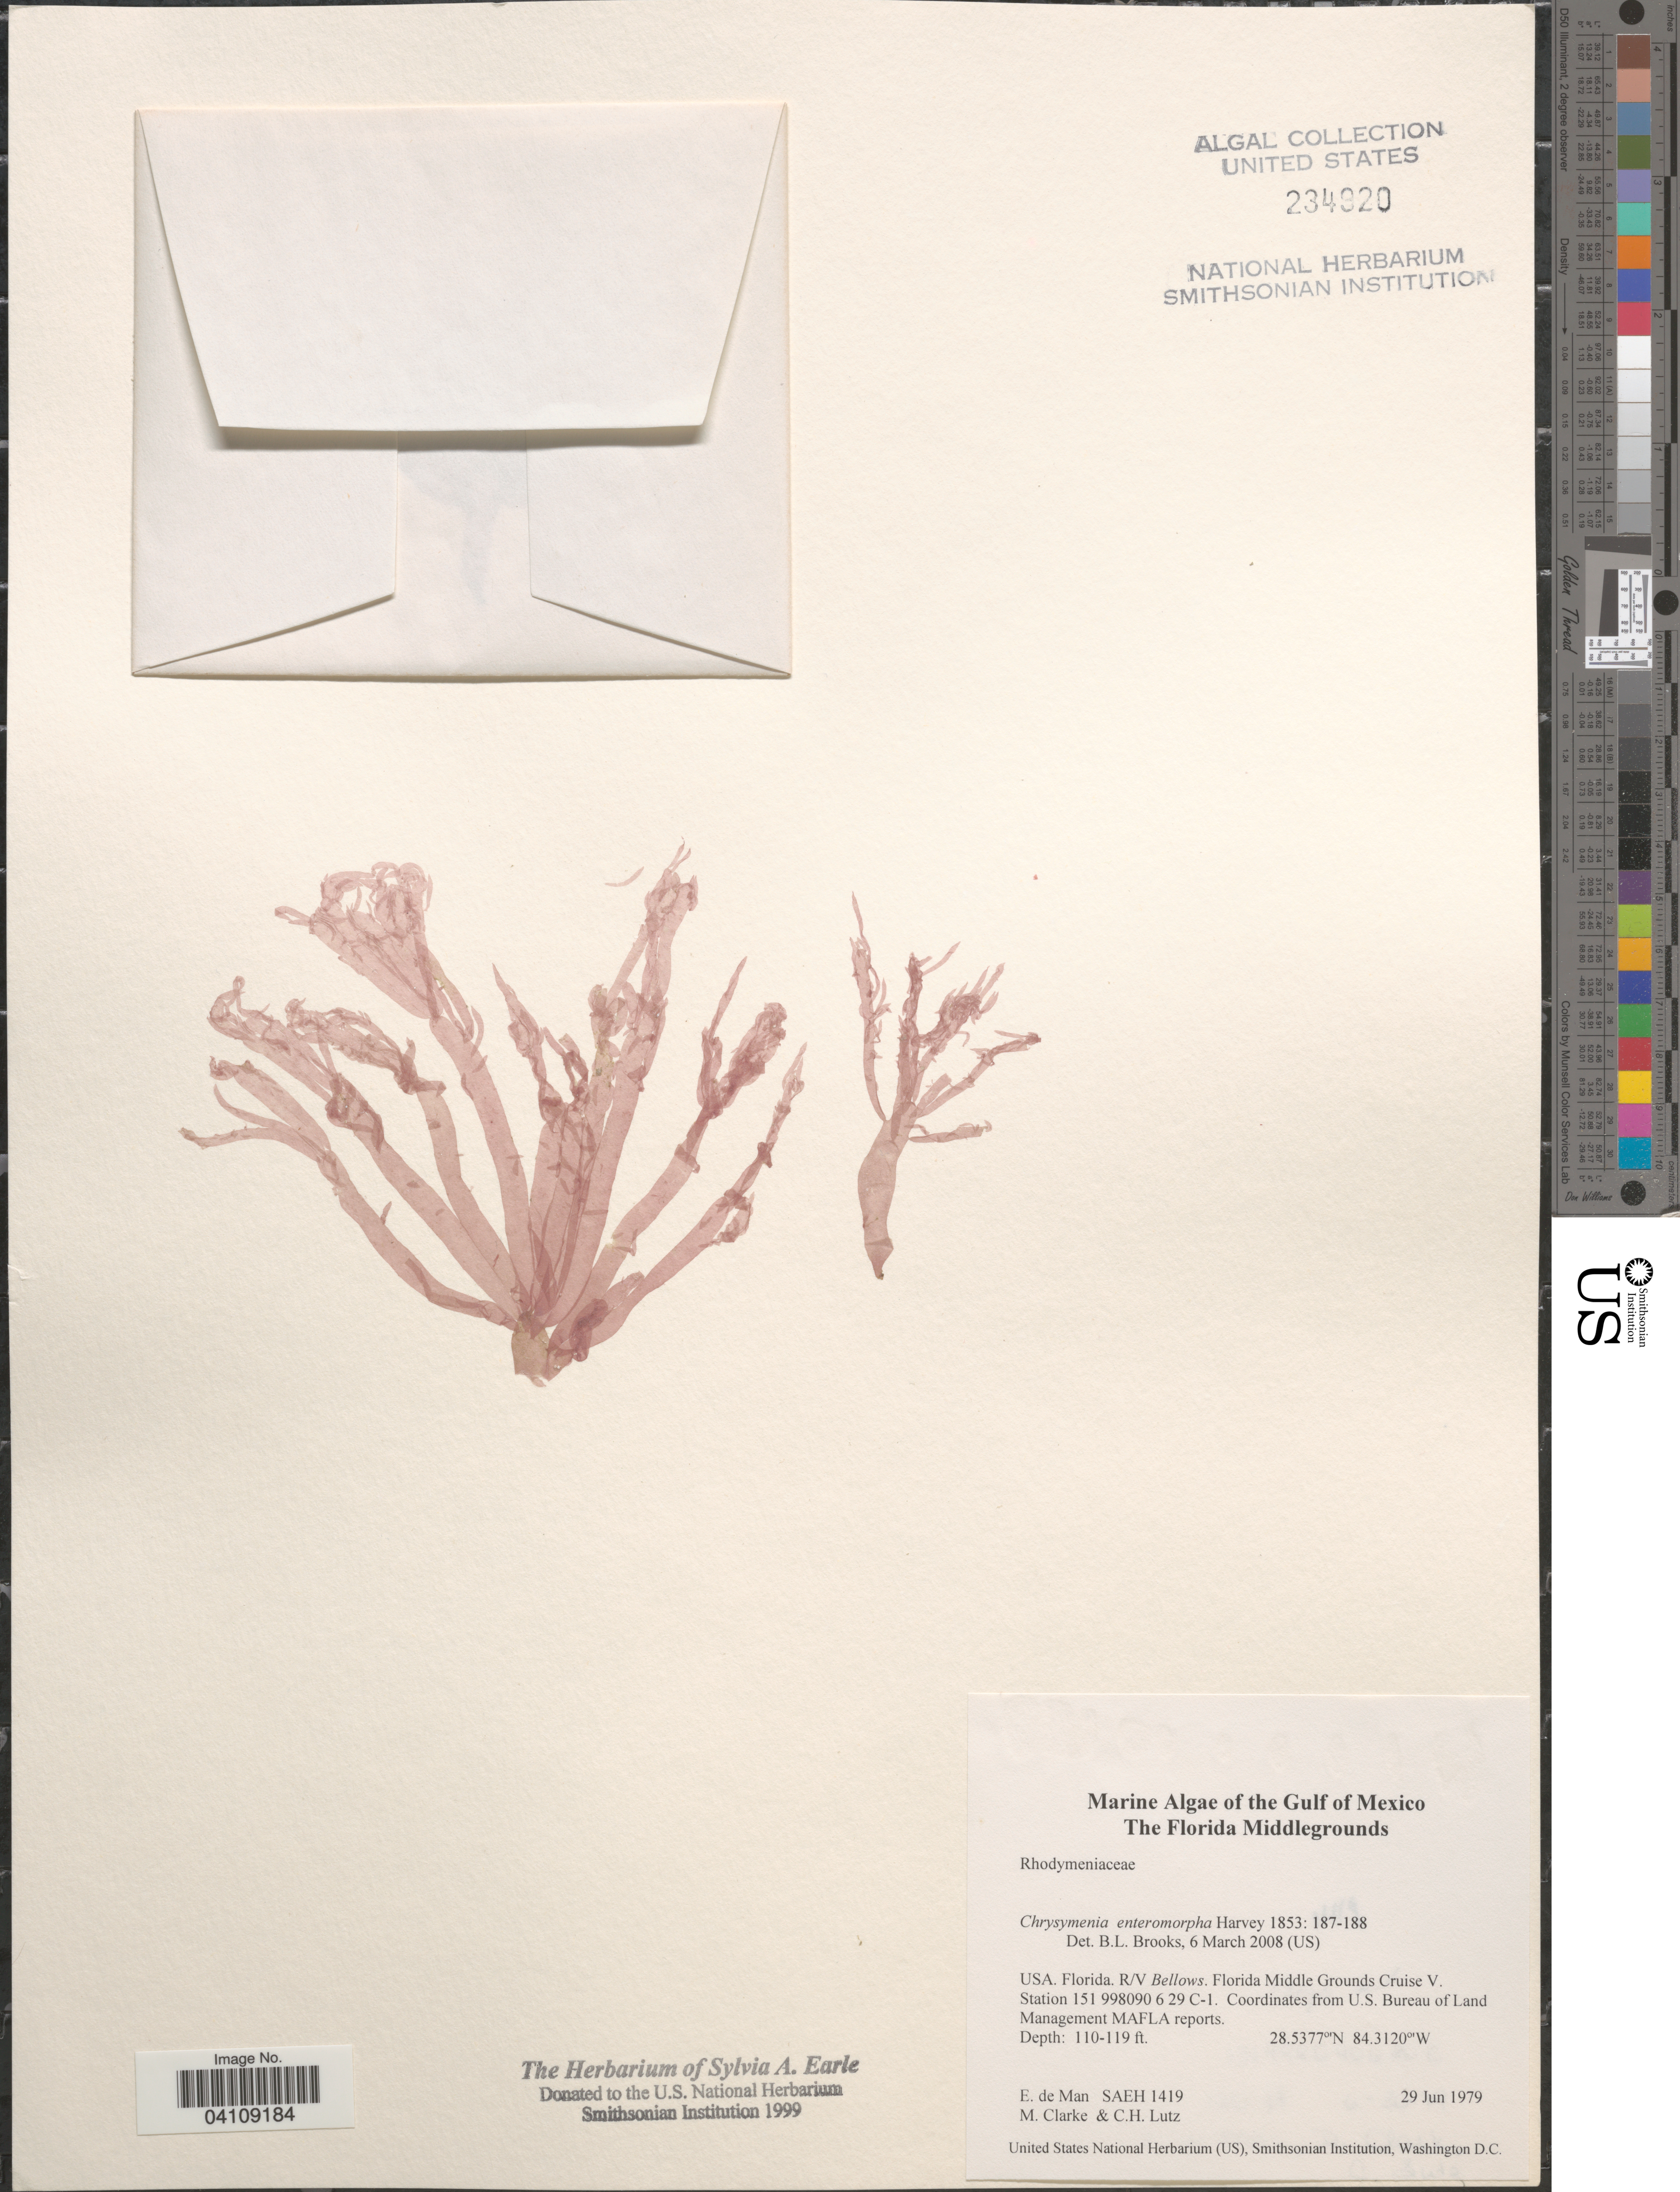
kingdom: Plantae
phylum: Rhodophyta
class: Florideophyceae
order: Rhodymeniales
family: Rhodymeniaceae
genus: Botryocladia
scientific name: Botryocladia enteromorpha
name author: (Harv.) W.E. Schmidt et al. in W.E. Schmidt et al.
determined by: Algae name updating Project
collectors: E. de Man, M. Clarke & C. Lutz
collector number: SAEH 1419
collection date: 1979-06-29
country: United States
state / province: Florida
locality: Gulf of Mexico. The Florida Middlegrounds. Florida. R/V Bellows. Florida Middle Grounds V. Station 151 998090 6 29 C-1.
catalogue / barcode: US 234920